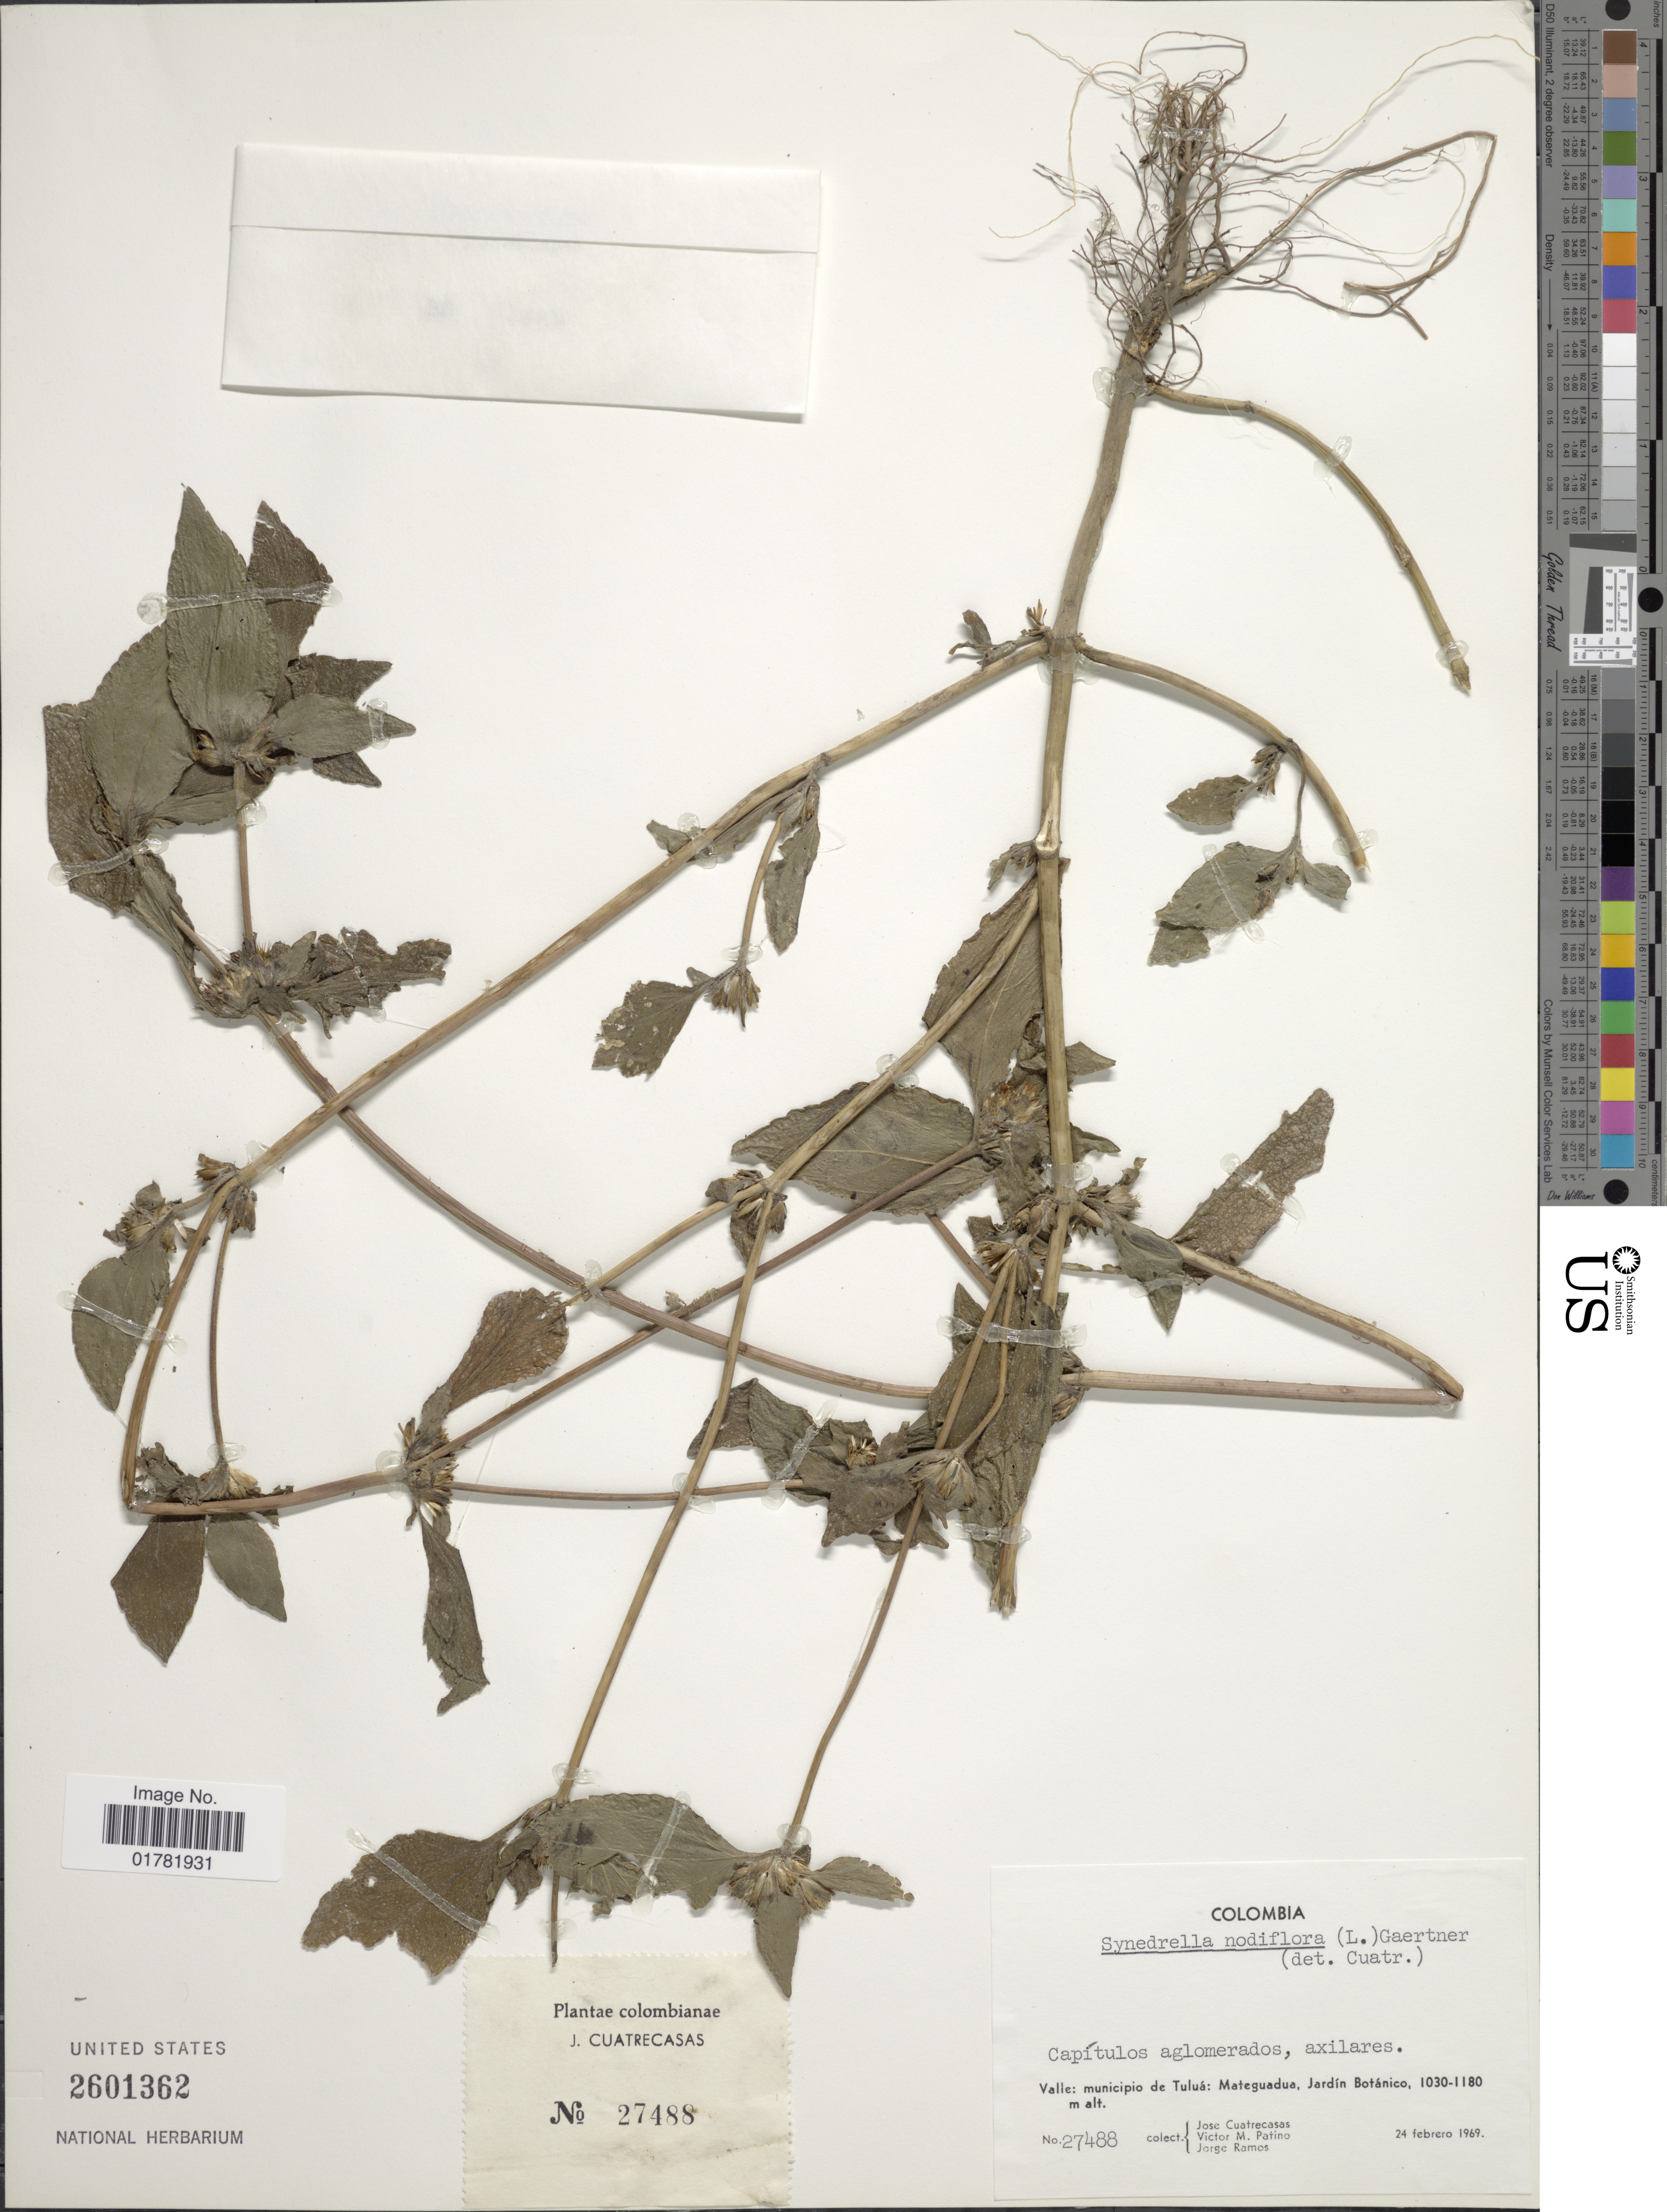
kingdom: Plantae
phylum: Tracheophyta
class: Magnoliopsida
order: Asterales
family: Asteraceae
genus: Synedrella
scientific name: Synedrella nodiflora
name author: (L.) Gaertn.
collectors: J. Cuatrecasas, V. M. Patiño & J. Ramos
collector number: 27488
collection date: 1969-02-24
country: Colombia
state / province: Valle del Cauca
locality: Valle: municipio de Tuluá: Mateguadua, Jardín Botánico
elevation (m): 1030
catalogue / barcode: US 2601362